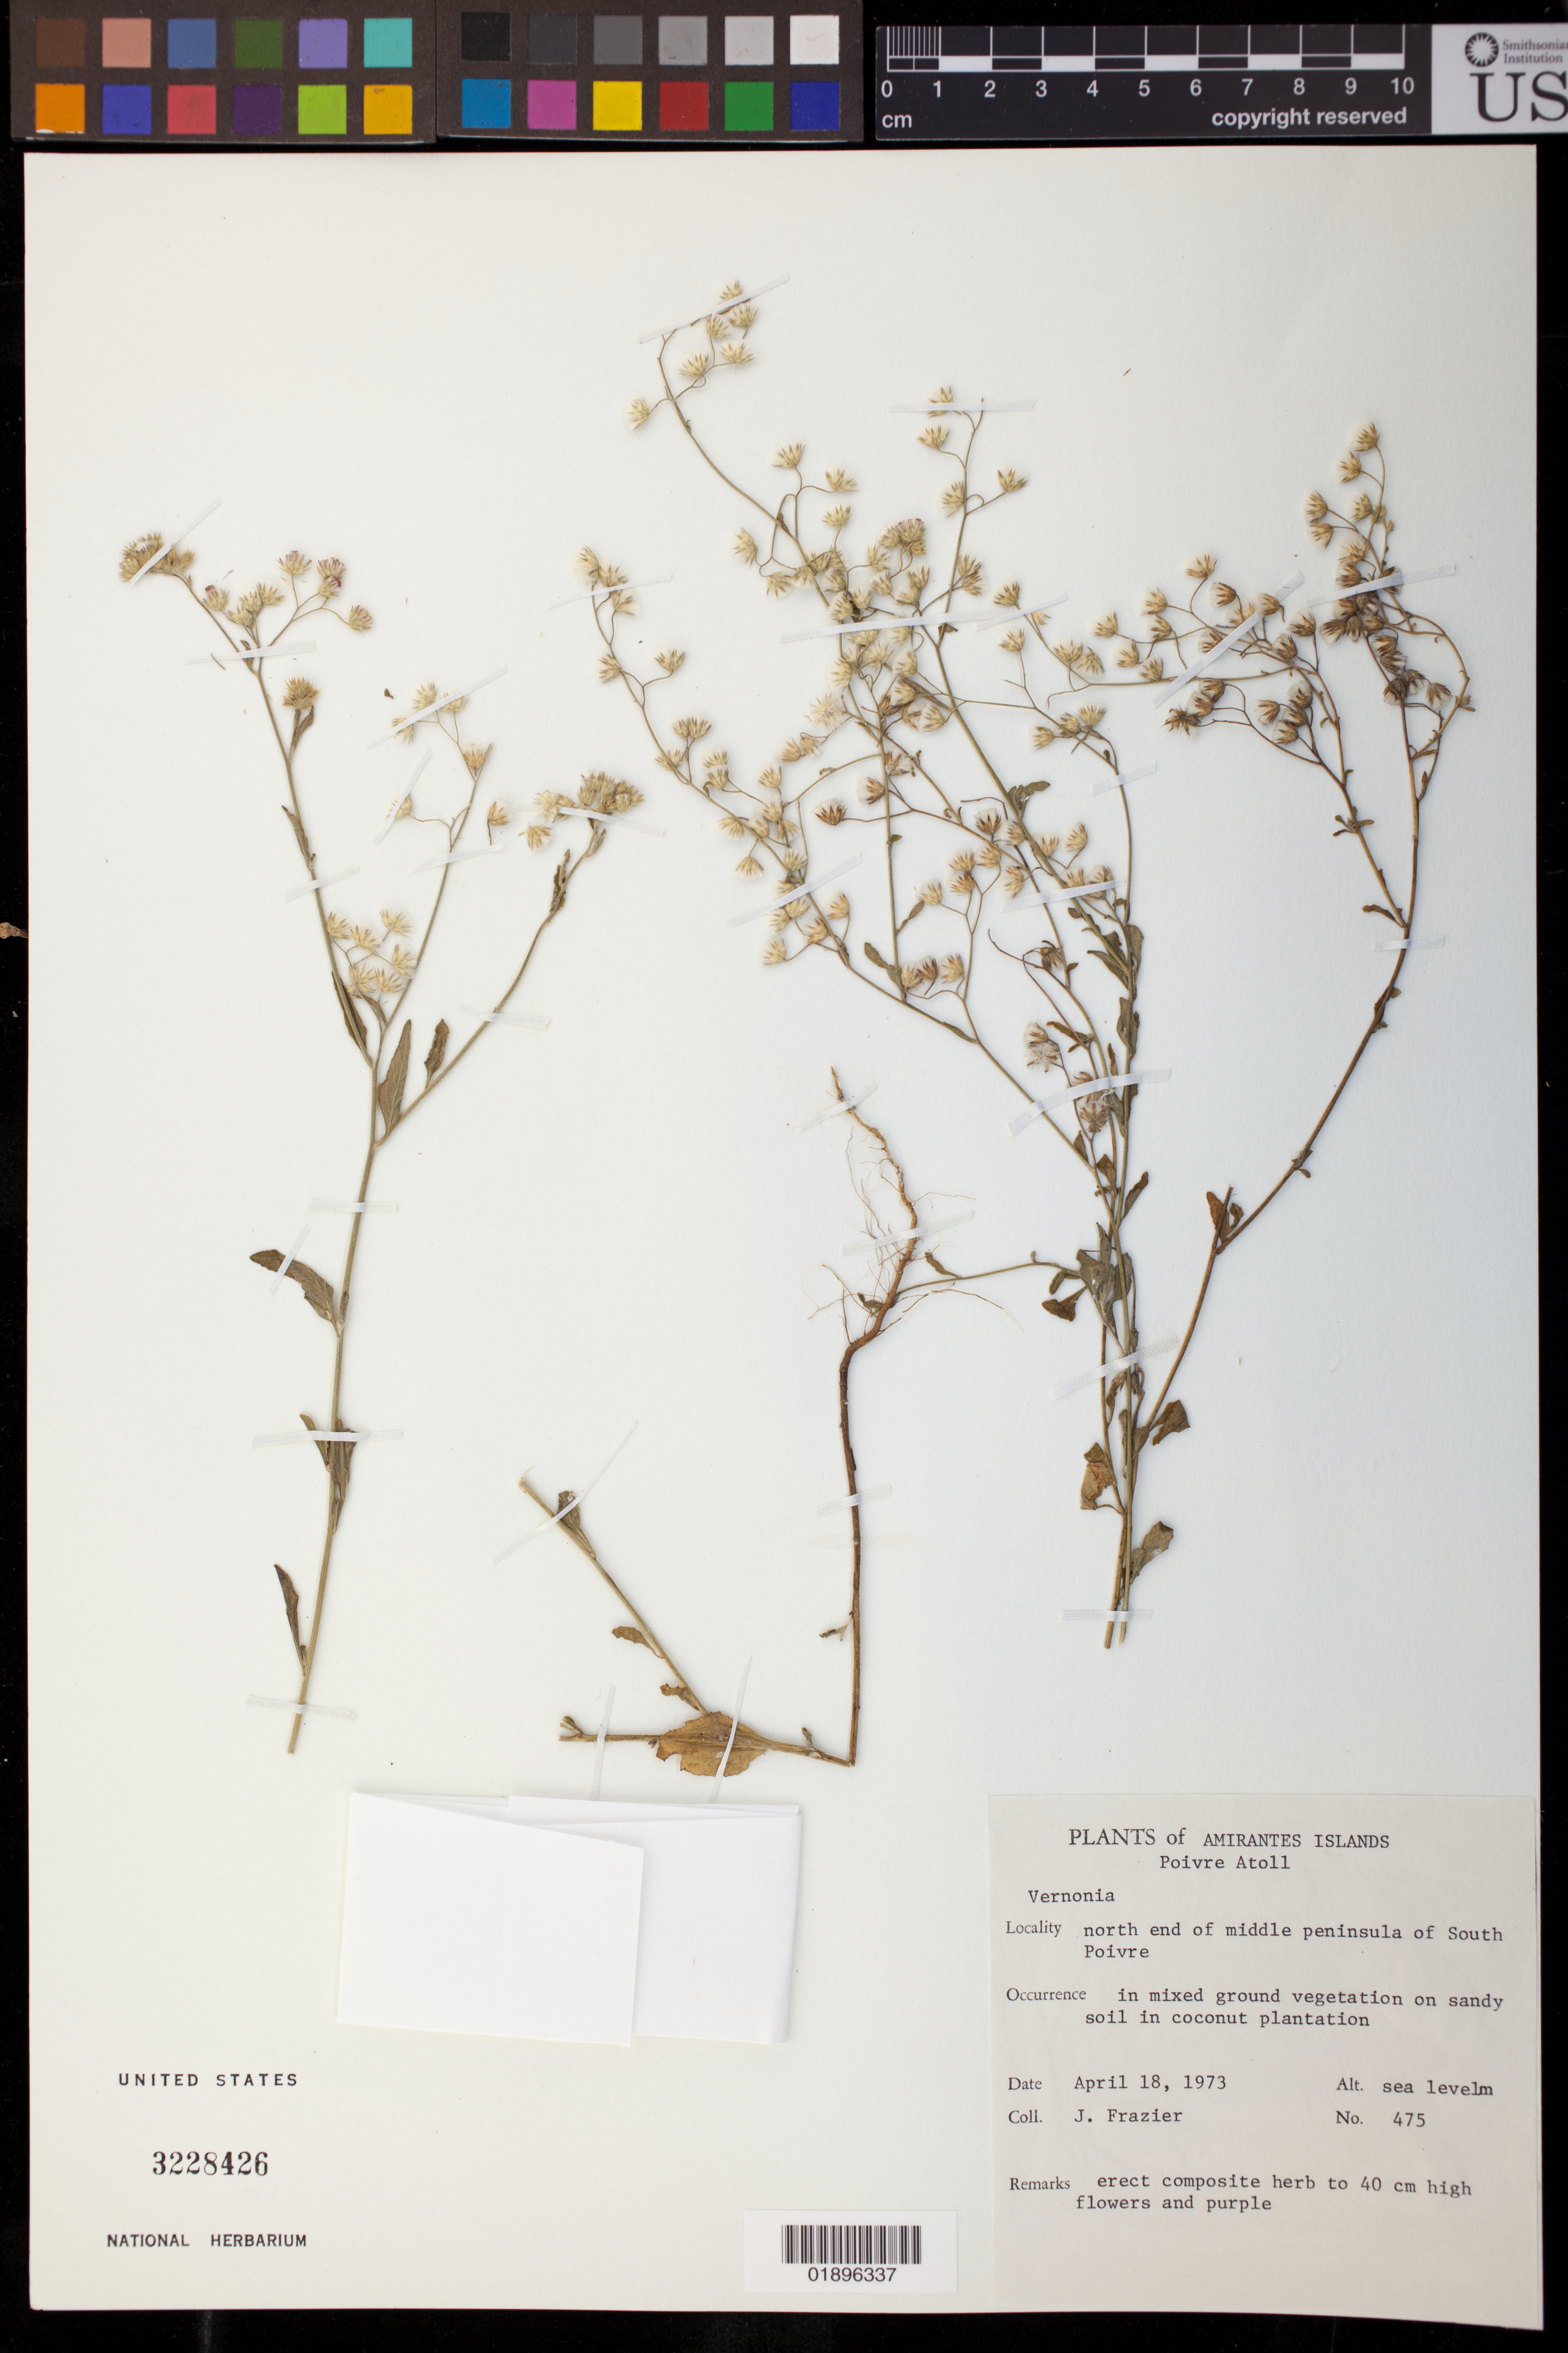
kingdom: Plantae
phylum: Tracheophyta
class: Magnoliopsida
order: Asterales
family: Asteraceae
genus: Vernonia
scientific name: Vernonia sp.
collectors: J. Frazier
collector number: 475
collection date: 1973-04-18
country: Seychelles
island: Amirantes Islands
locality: Poivre Atoll; north end of middle peninsula of South Poivre; occurrence on bare patches of sand in coconut plantation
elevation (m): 0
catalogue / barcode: US 3228426